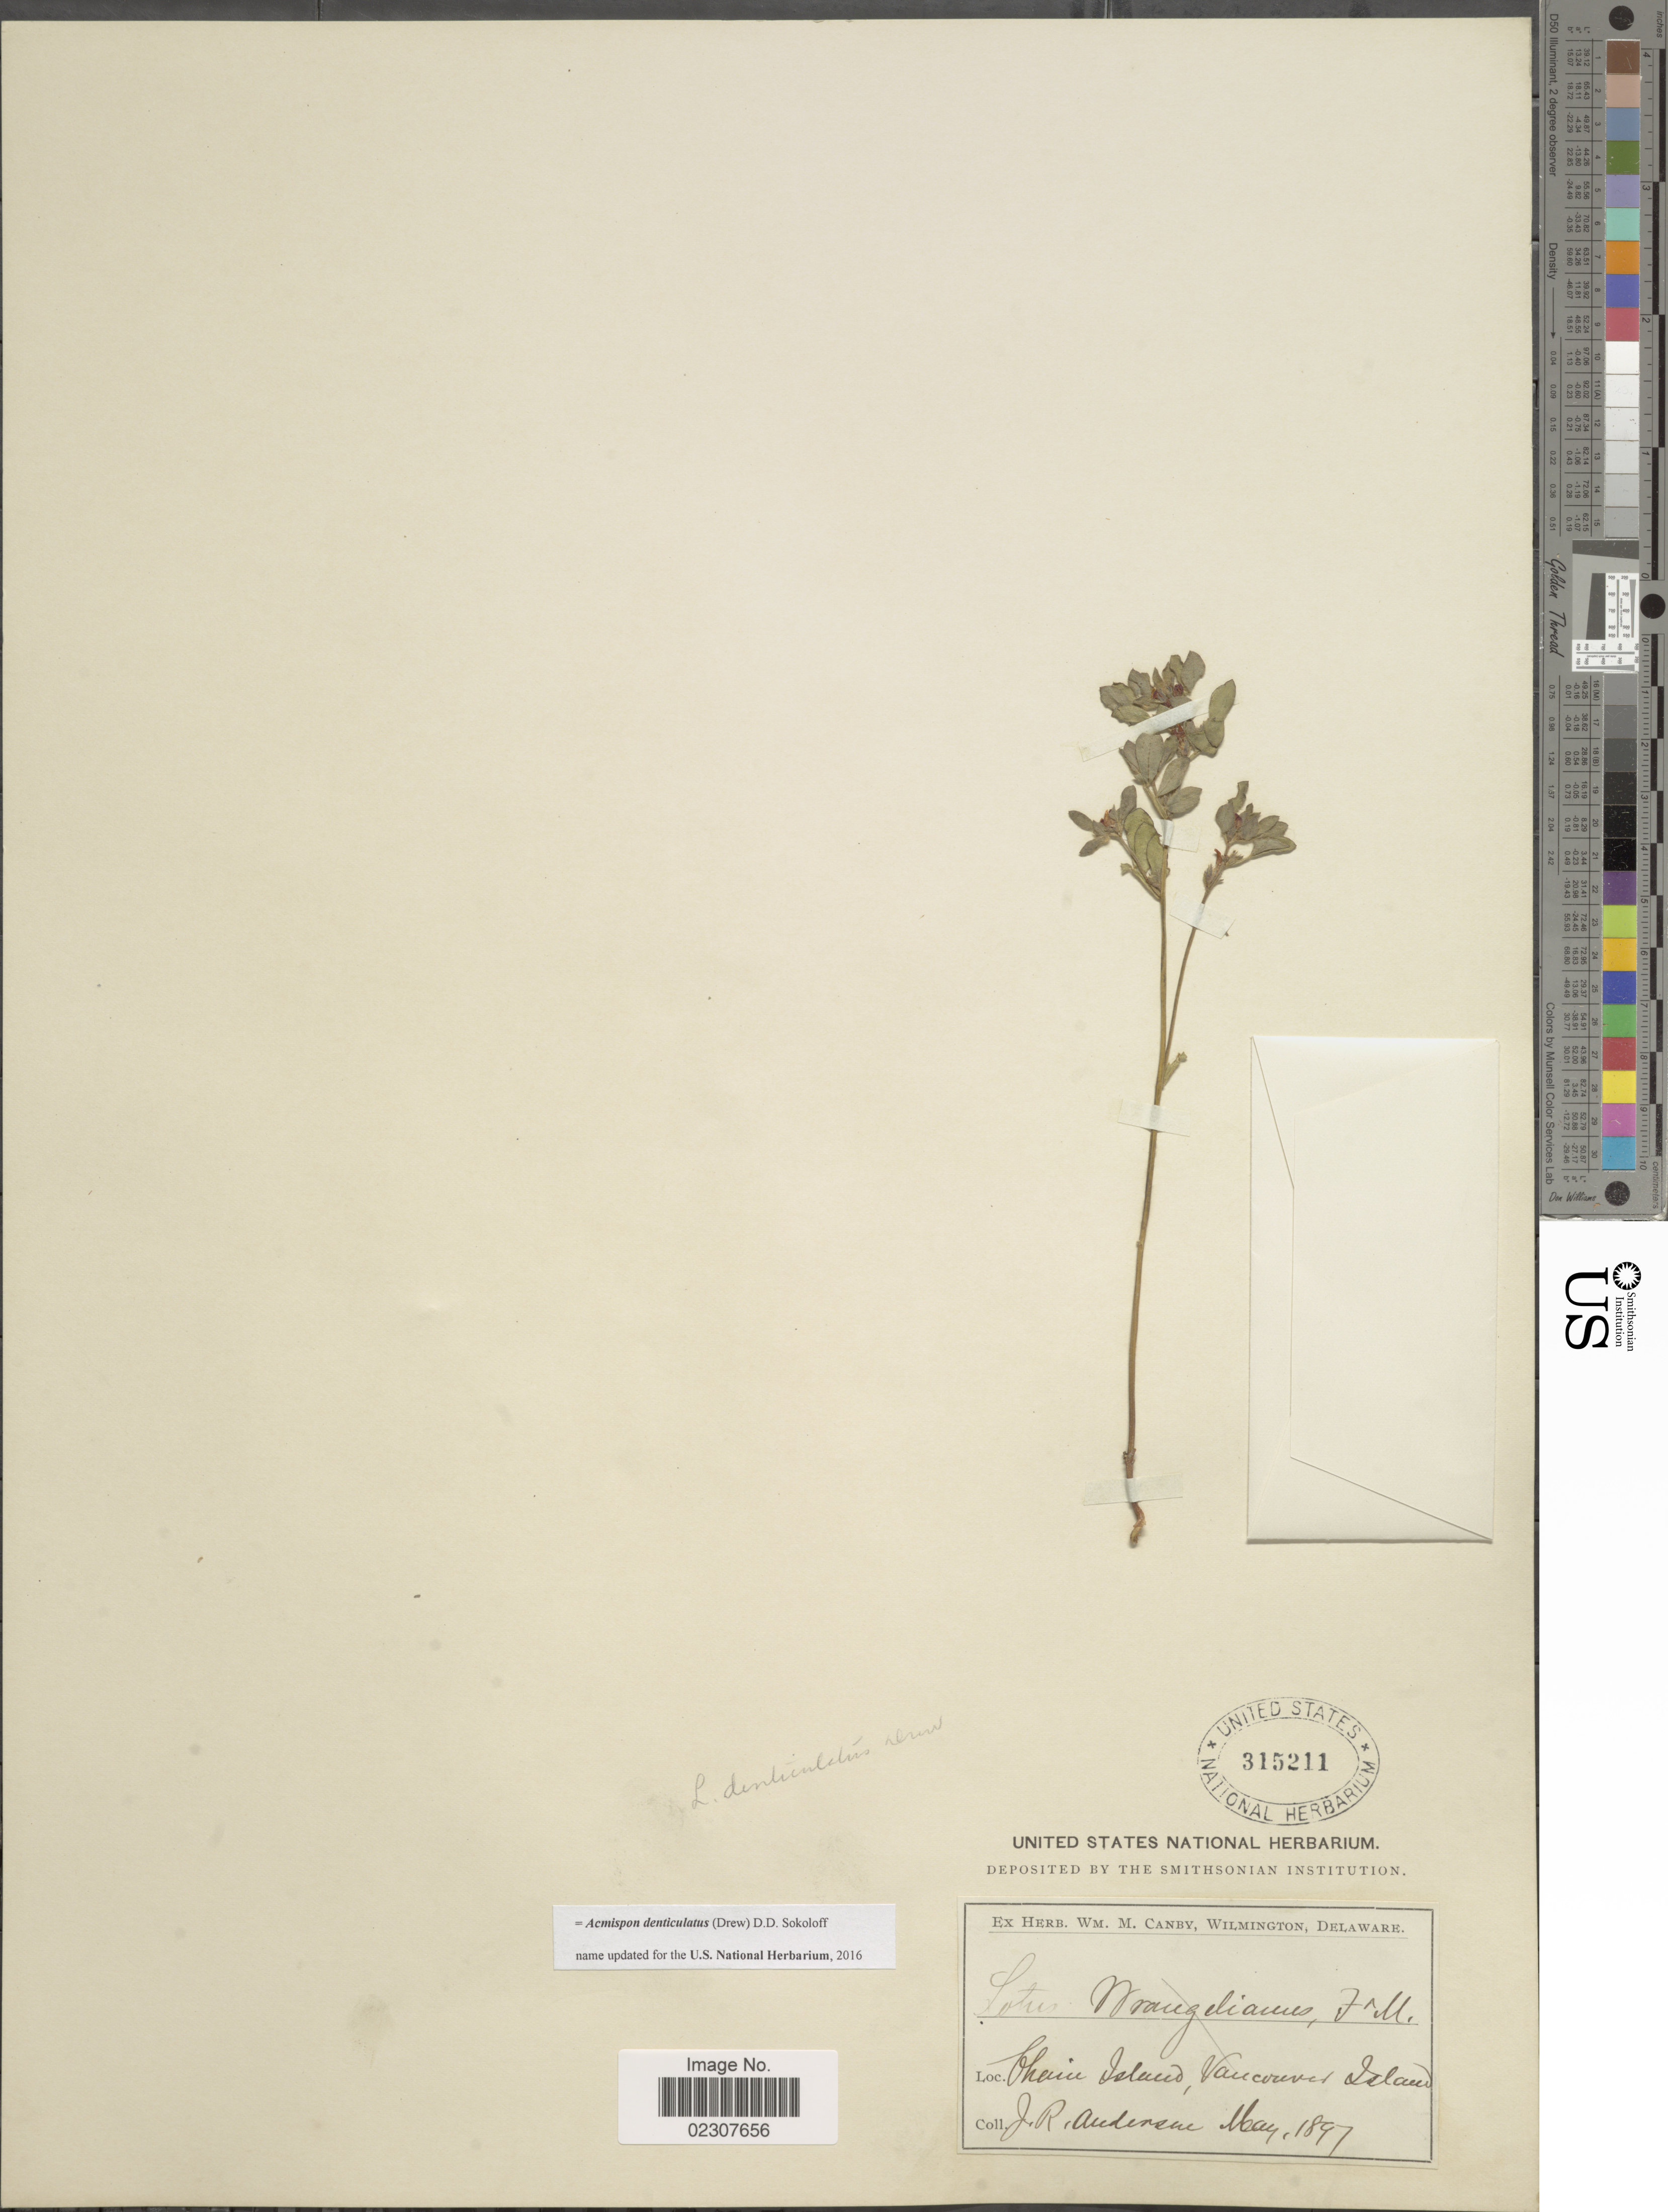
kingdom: Plantae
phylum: Tracheophyta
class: Magnoliopsida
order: Fabales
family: Fabaceae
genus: Acmispon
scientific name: Acmispon denticulatus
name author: (Drew) D.D. Sokoloff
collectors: J. R. Anderson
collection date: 1897-05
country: Canada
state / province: British Columbia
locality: Chain Island, Vancouver Island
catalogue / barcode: US 315211